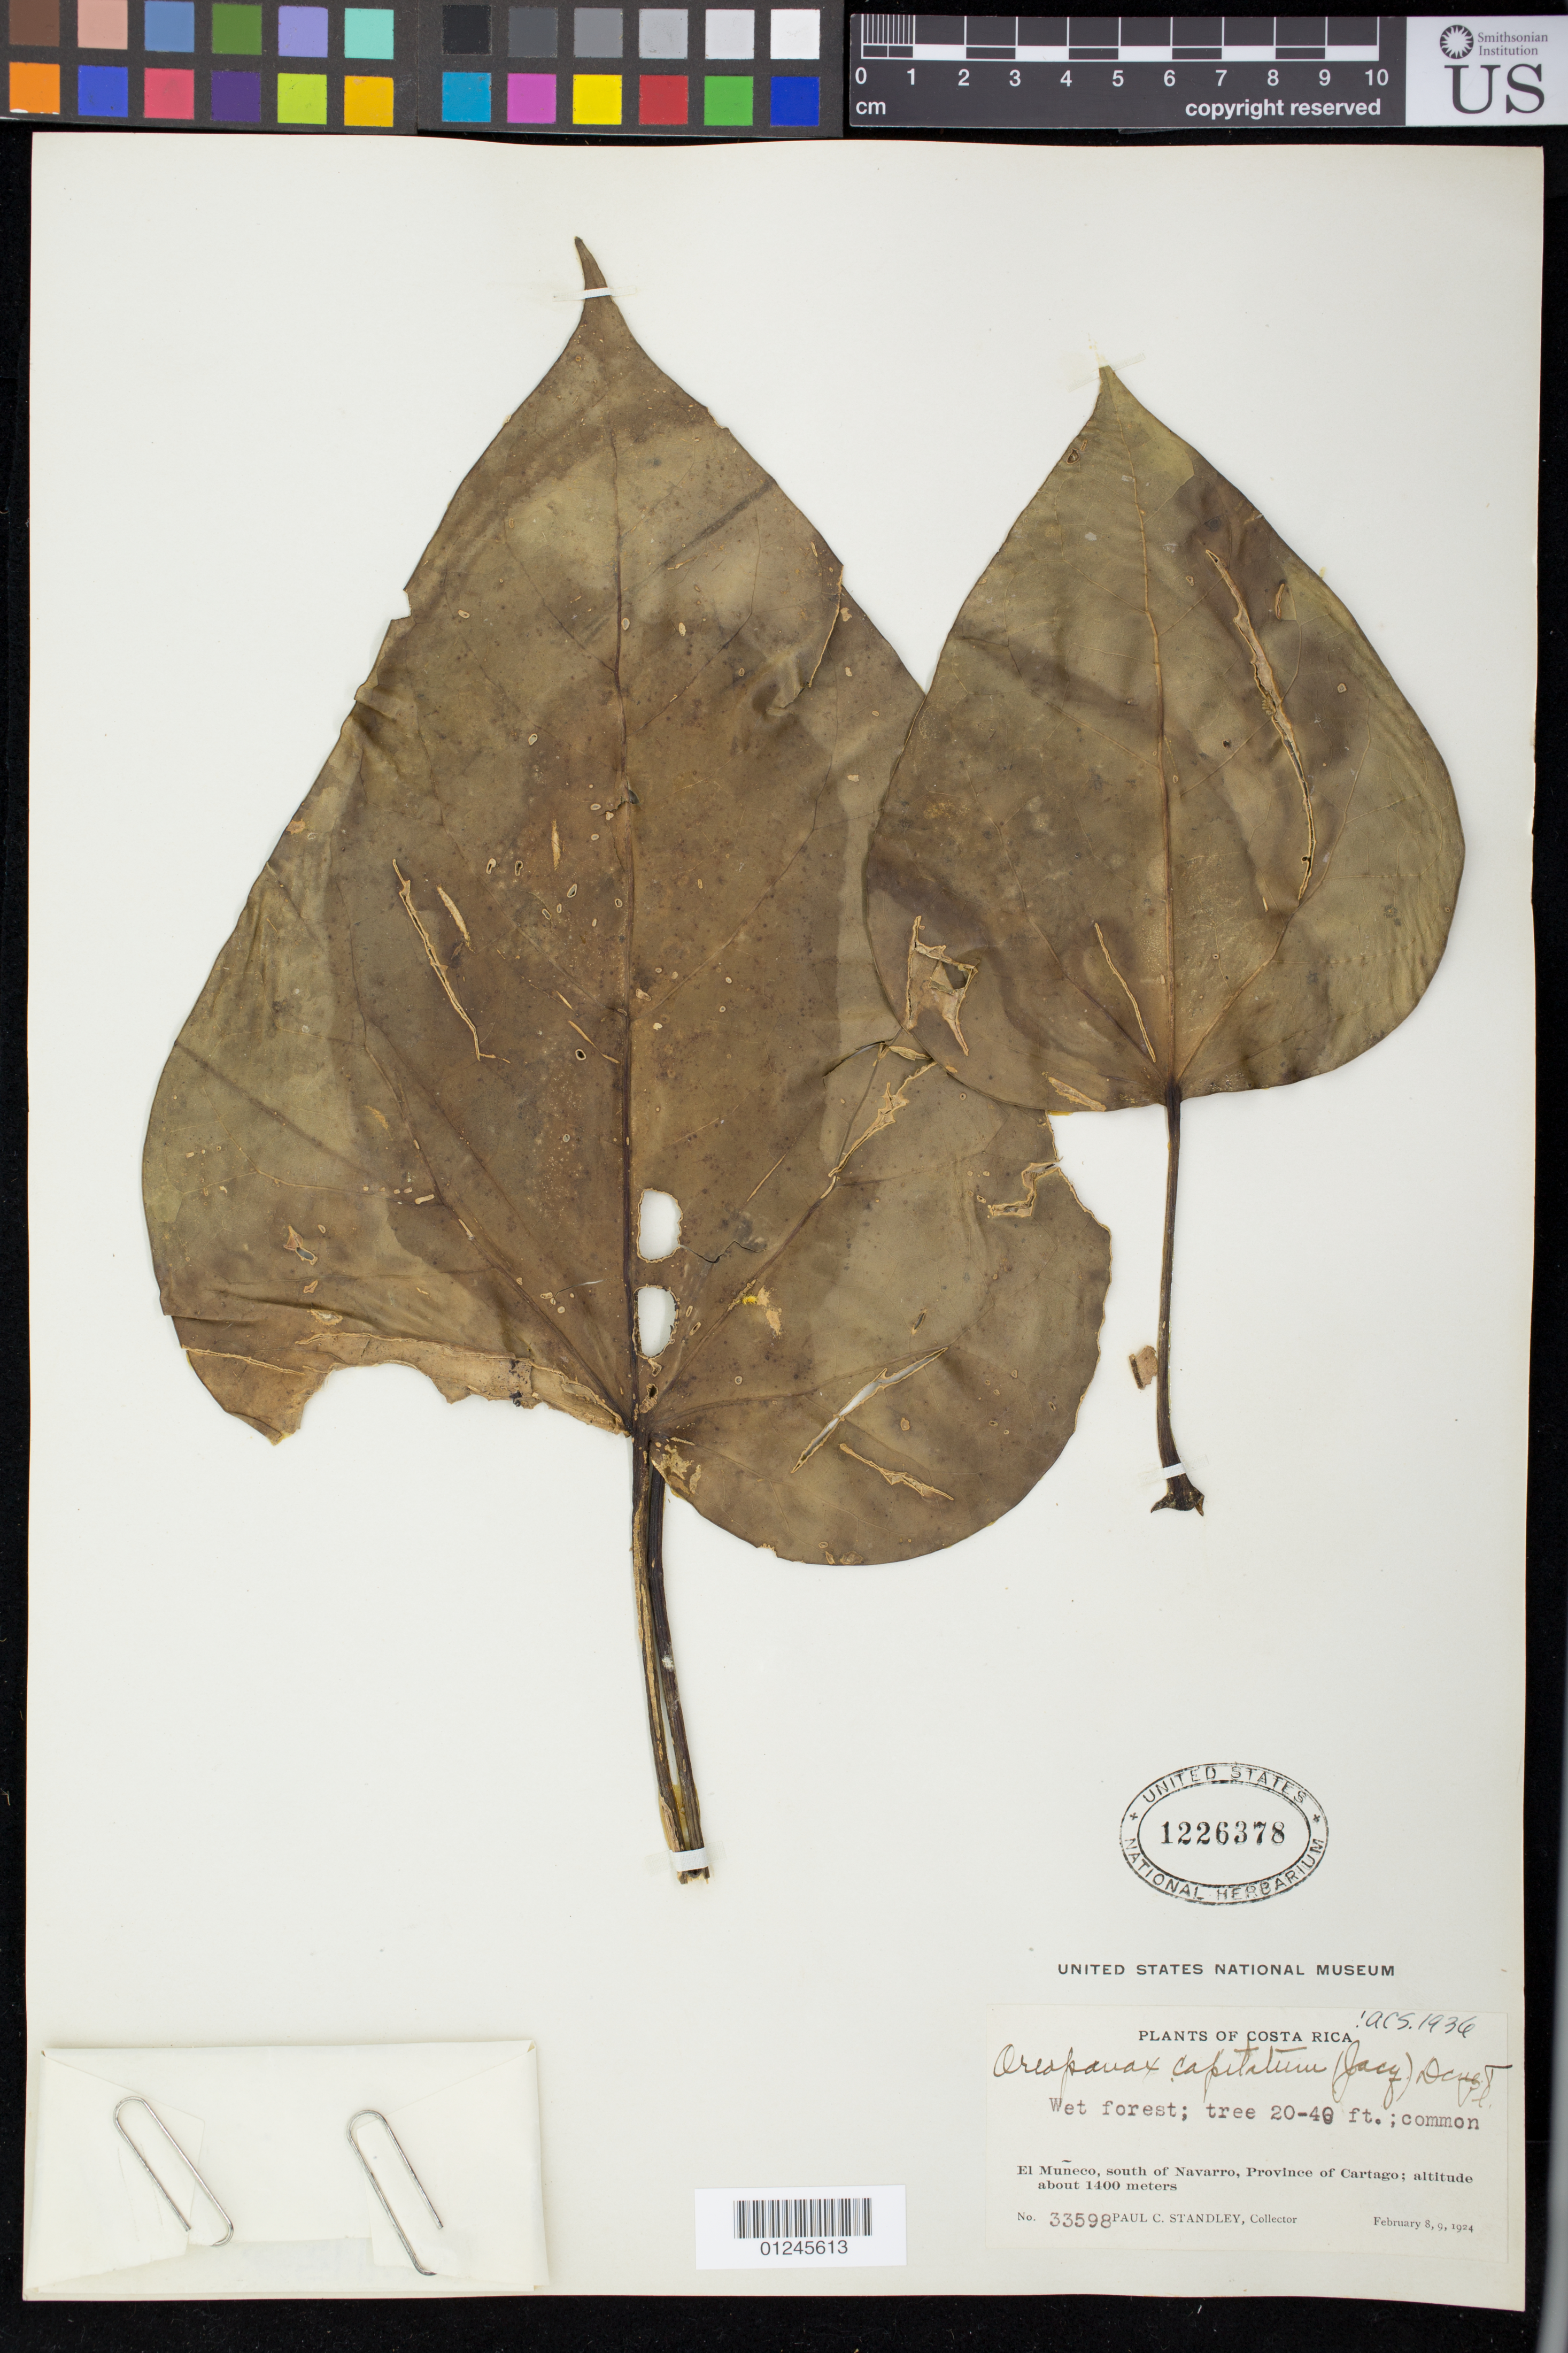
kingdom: Plantae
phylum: Tracheophyta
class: Magnoliopsida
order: Apiales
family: Araliaceae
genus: Oreopanax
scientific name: Oreopanax capitatus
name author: (Jacq.) Decne. & Planch.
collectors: P. C. Standley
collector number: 33598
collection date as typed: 8-9 Feb 1924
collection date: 1924-02-08/1924-02-09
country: Costa Rica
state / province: Cartago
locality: El Muñeco, south of Navarro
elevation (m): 1400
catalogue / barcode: US 1226378